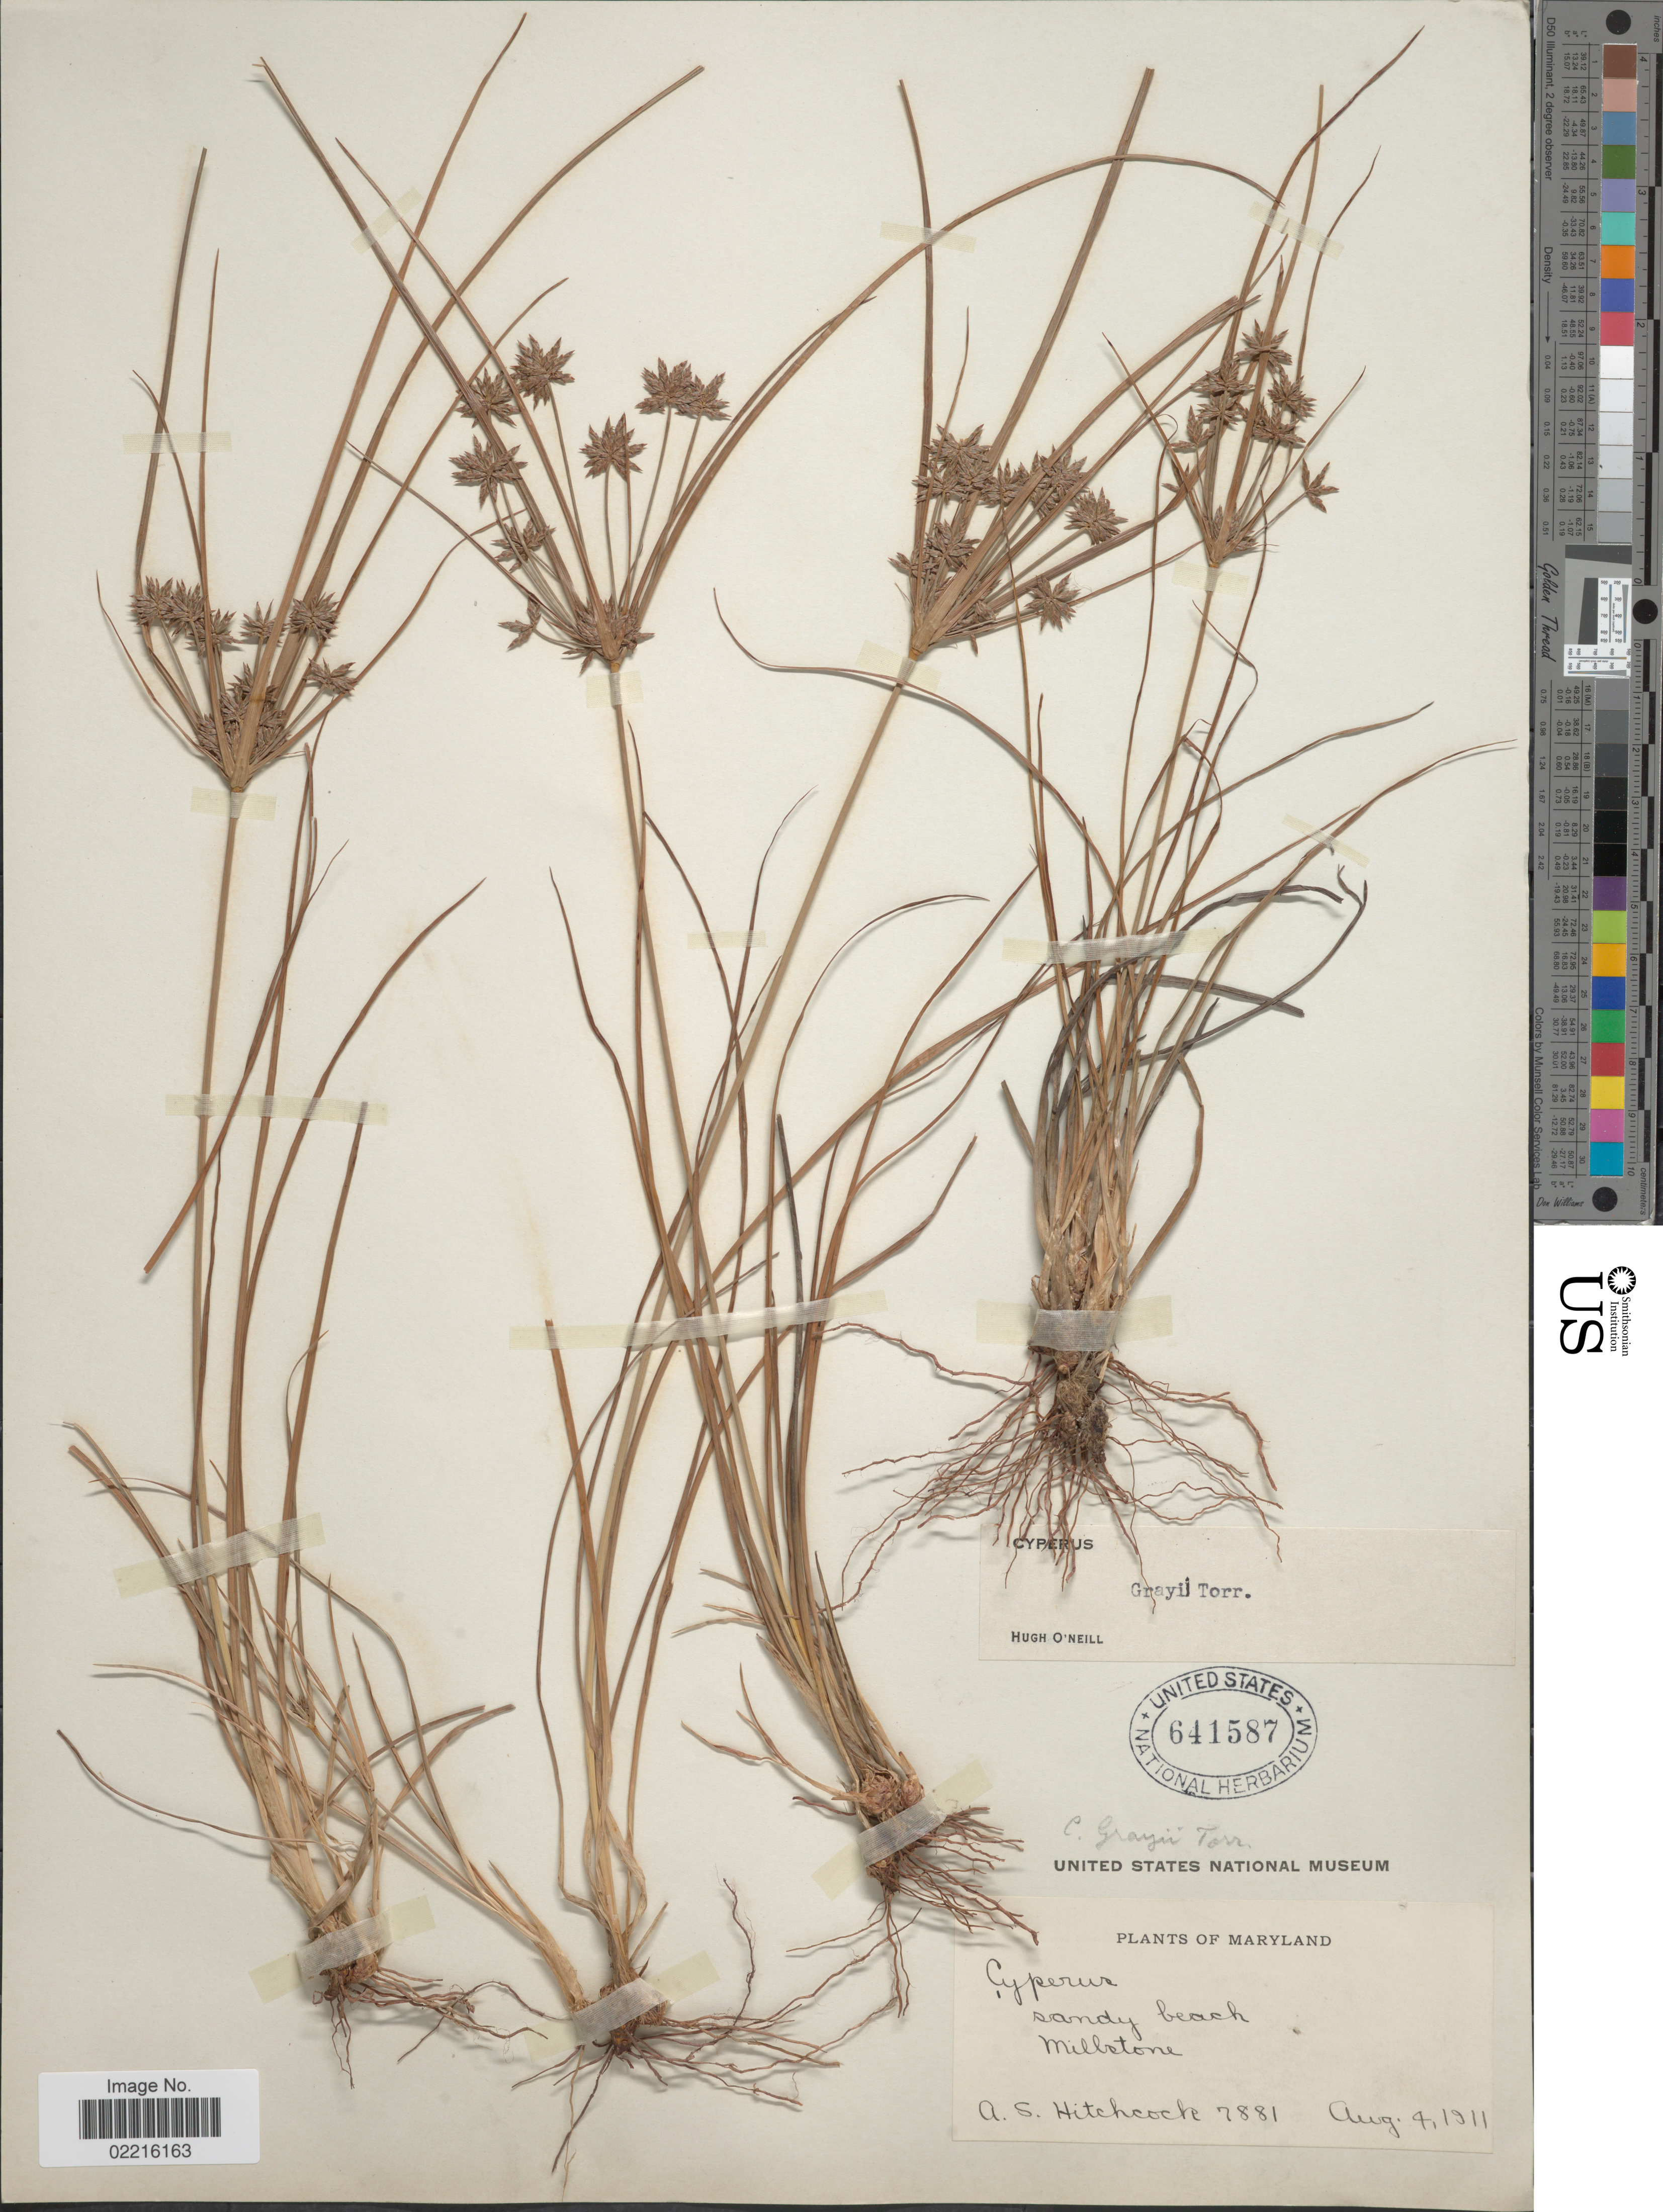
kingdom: Plantae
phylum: Tracheophyta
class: Liliopsida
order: Poales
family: Cyperaceae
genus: Cyperus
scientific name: Cyperus grayi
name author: Torr.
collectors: A. S. Hitchcock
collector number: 7881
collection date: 1911-08-04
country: United States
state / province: Maryland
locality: Sandy beach, Millstone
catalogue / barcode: US 641587